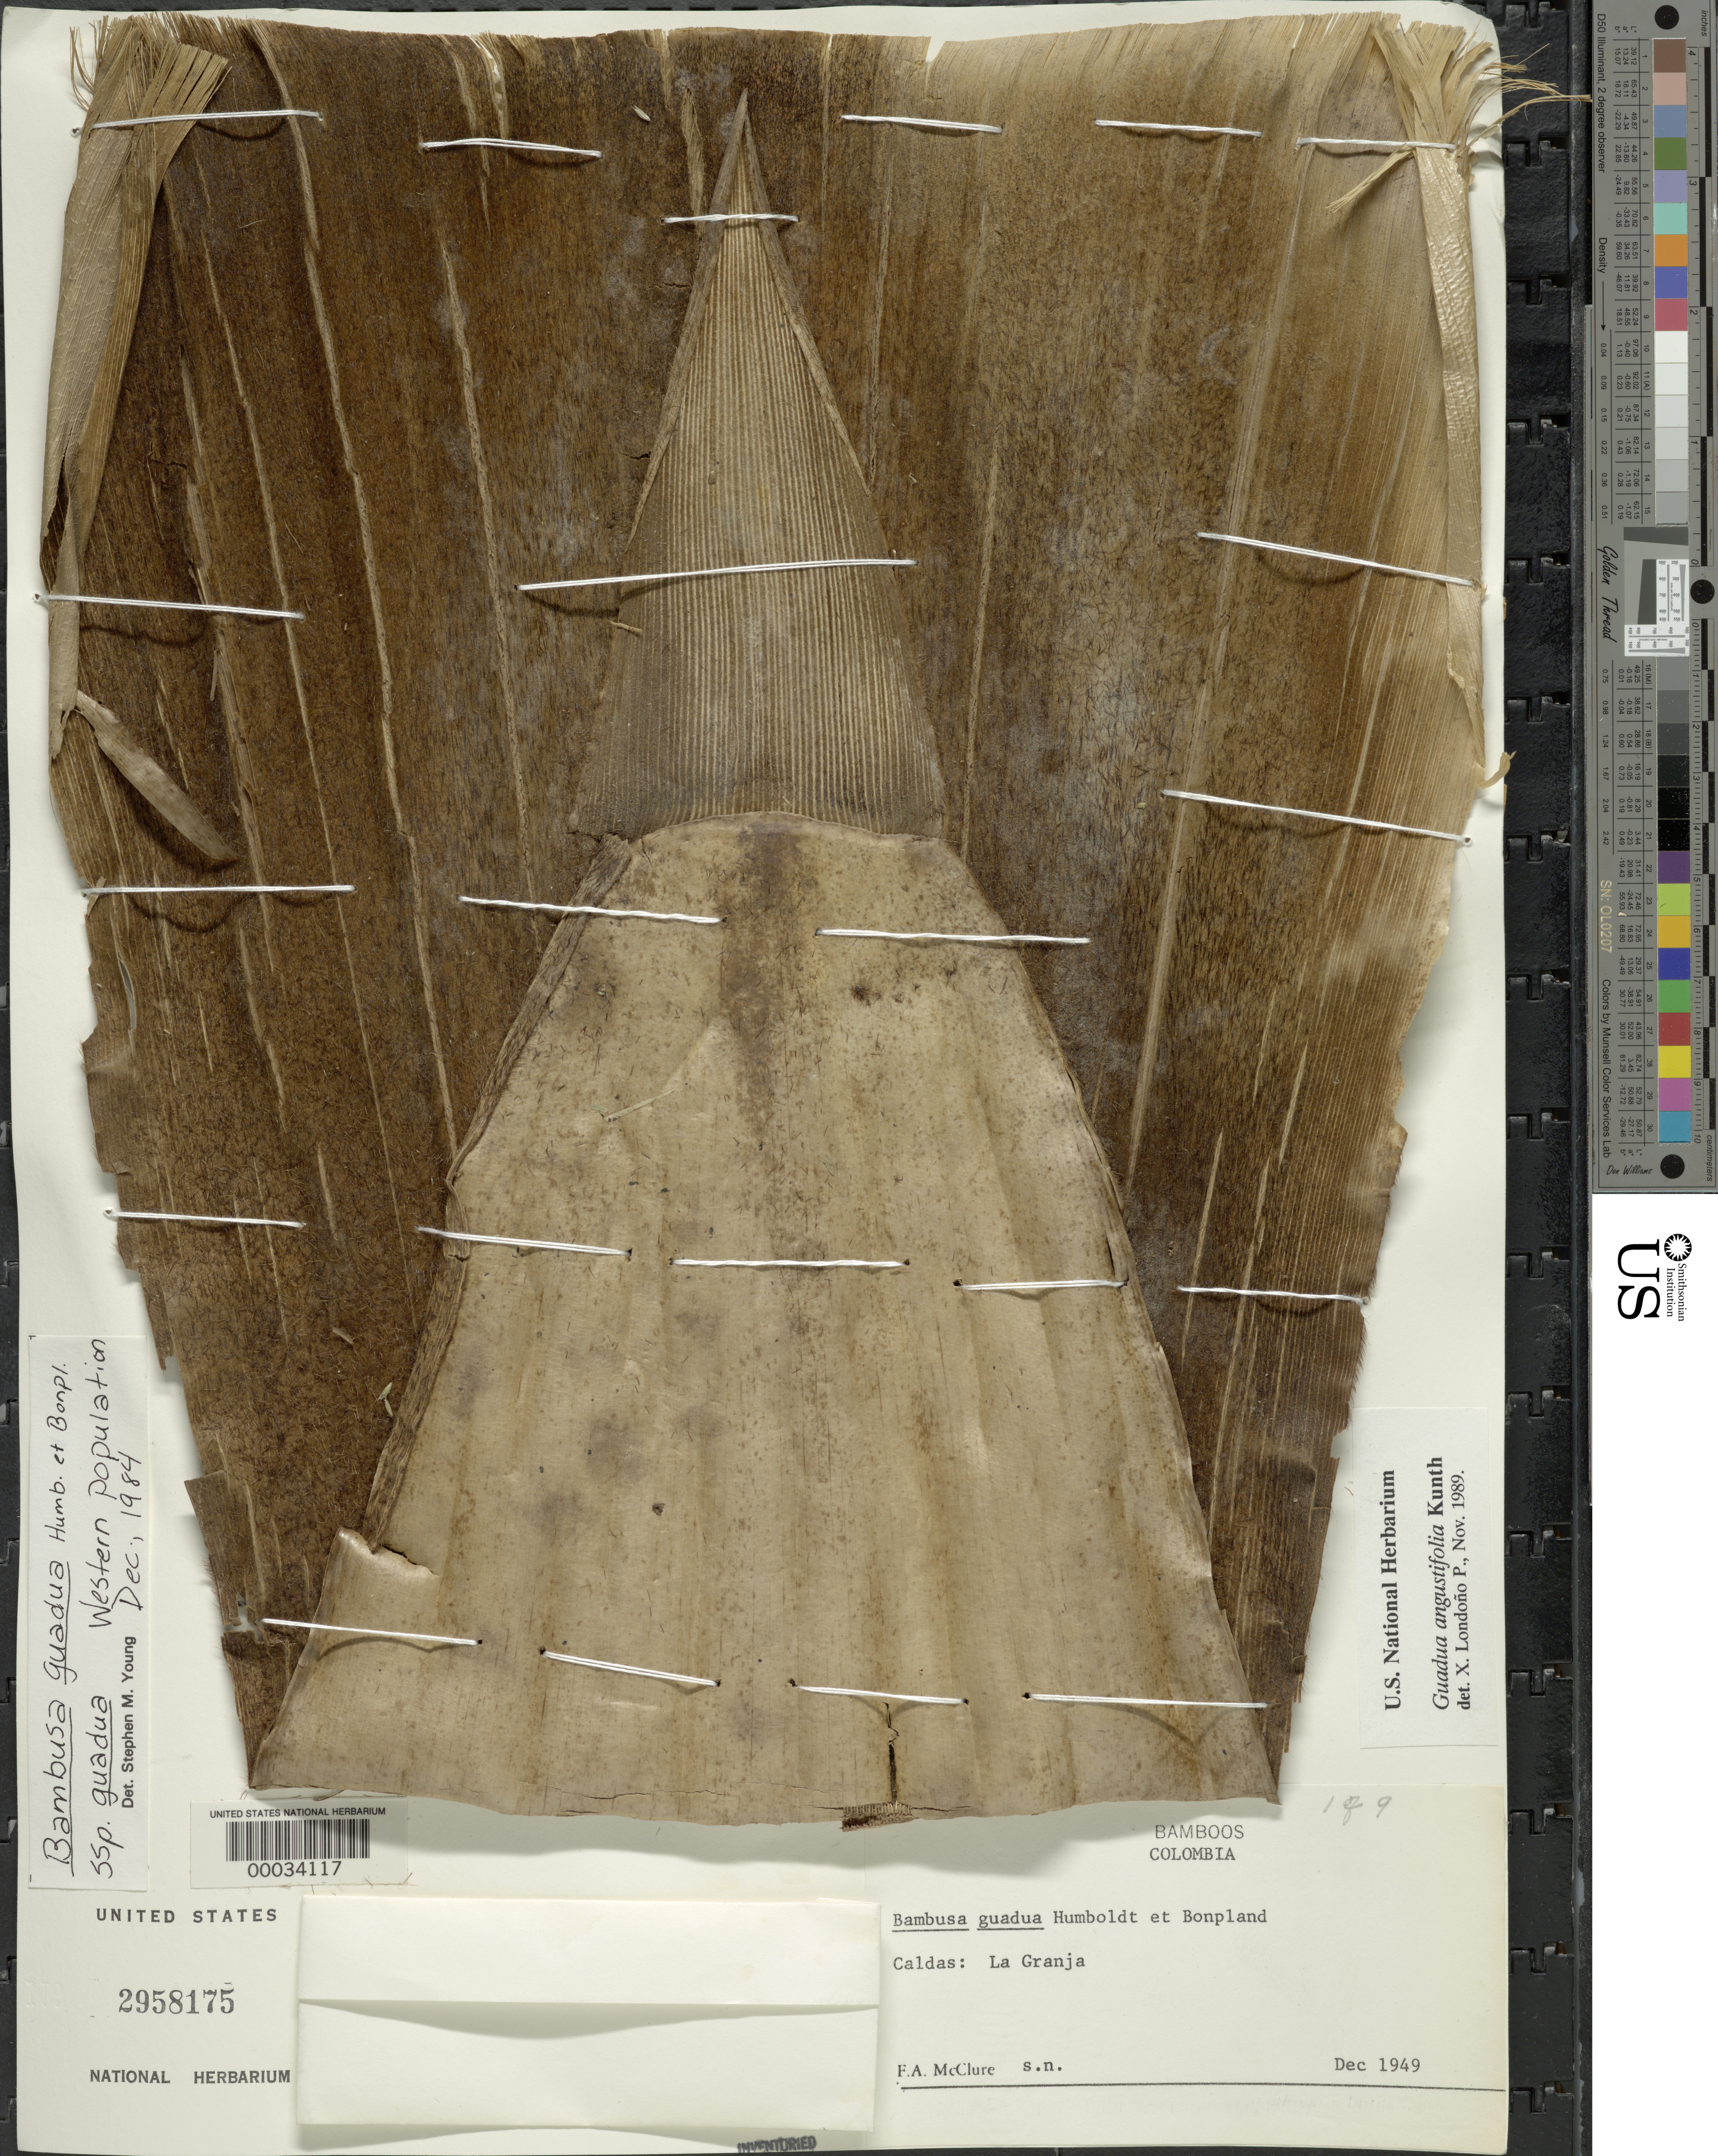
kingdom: Plantae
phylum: Tracheophyta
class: Liliopsida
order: Poales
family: Poaceae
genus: Guadua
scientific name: Guadua angustifolia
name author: Kunth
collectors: F. A. McClure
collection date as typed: Dec 1949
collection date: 1949-12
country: Colombia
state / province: Caldas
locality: La Granja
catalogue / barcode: US 2958175